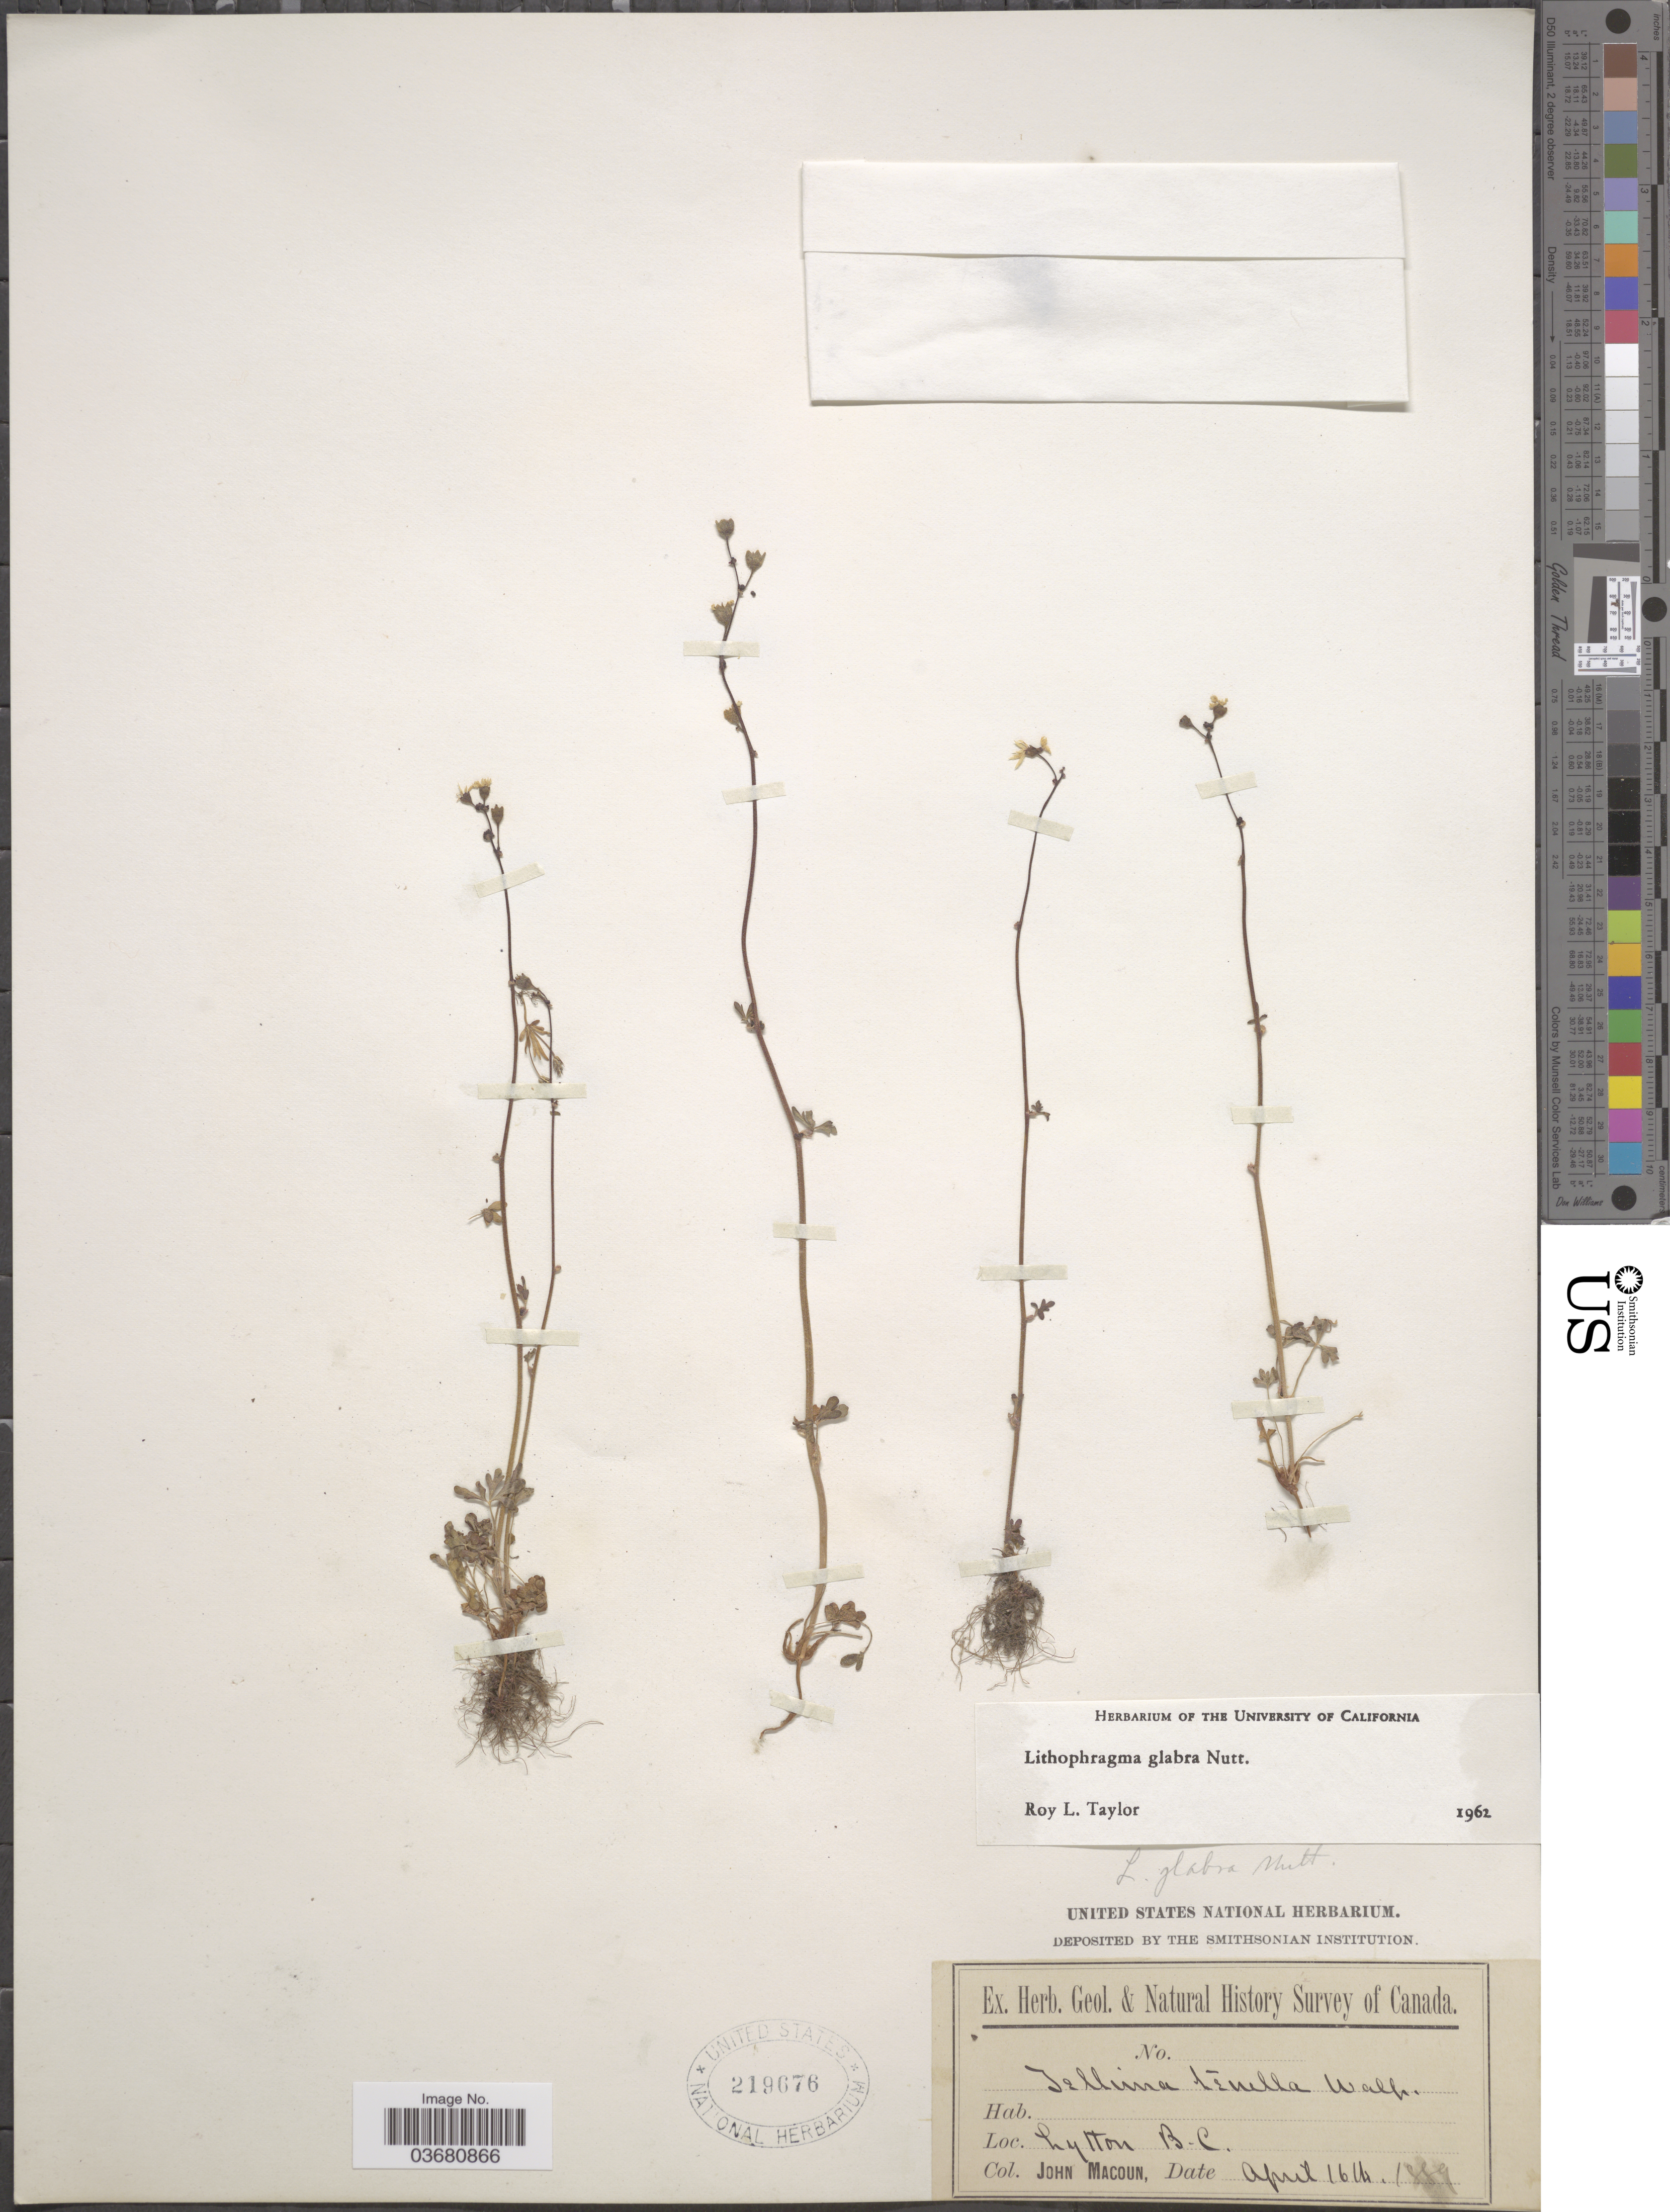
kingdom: Plantae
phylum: Tracheophyta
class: Magnoliopsida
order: Saxifragales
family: Saxifragaceae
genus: Lithophragma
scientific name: Lithophragma glabrum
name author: Nutt.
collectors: J. Macoun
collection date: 1889-04-16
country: Canada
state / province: British Columbia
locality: Geol. & Natural History Survey of Canada. Lytton.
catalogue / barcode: US 219676